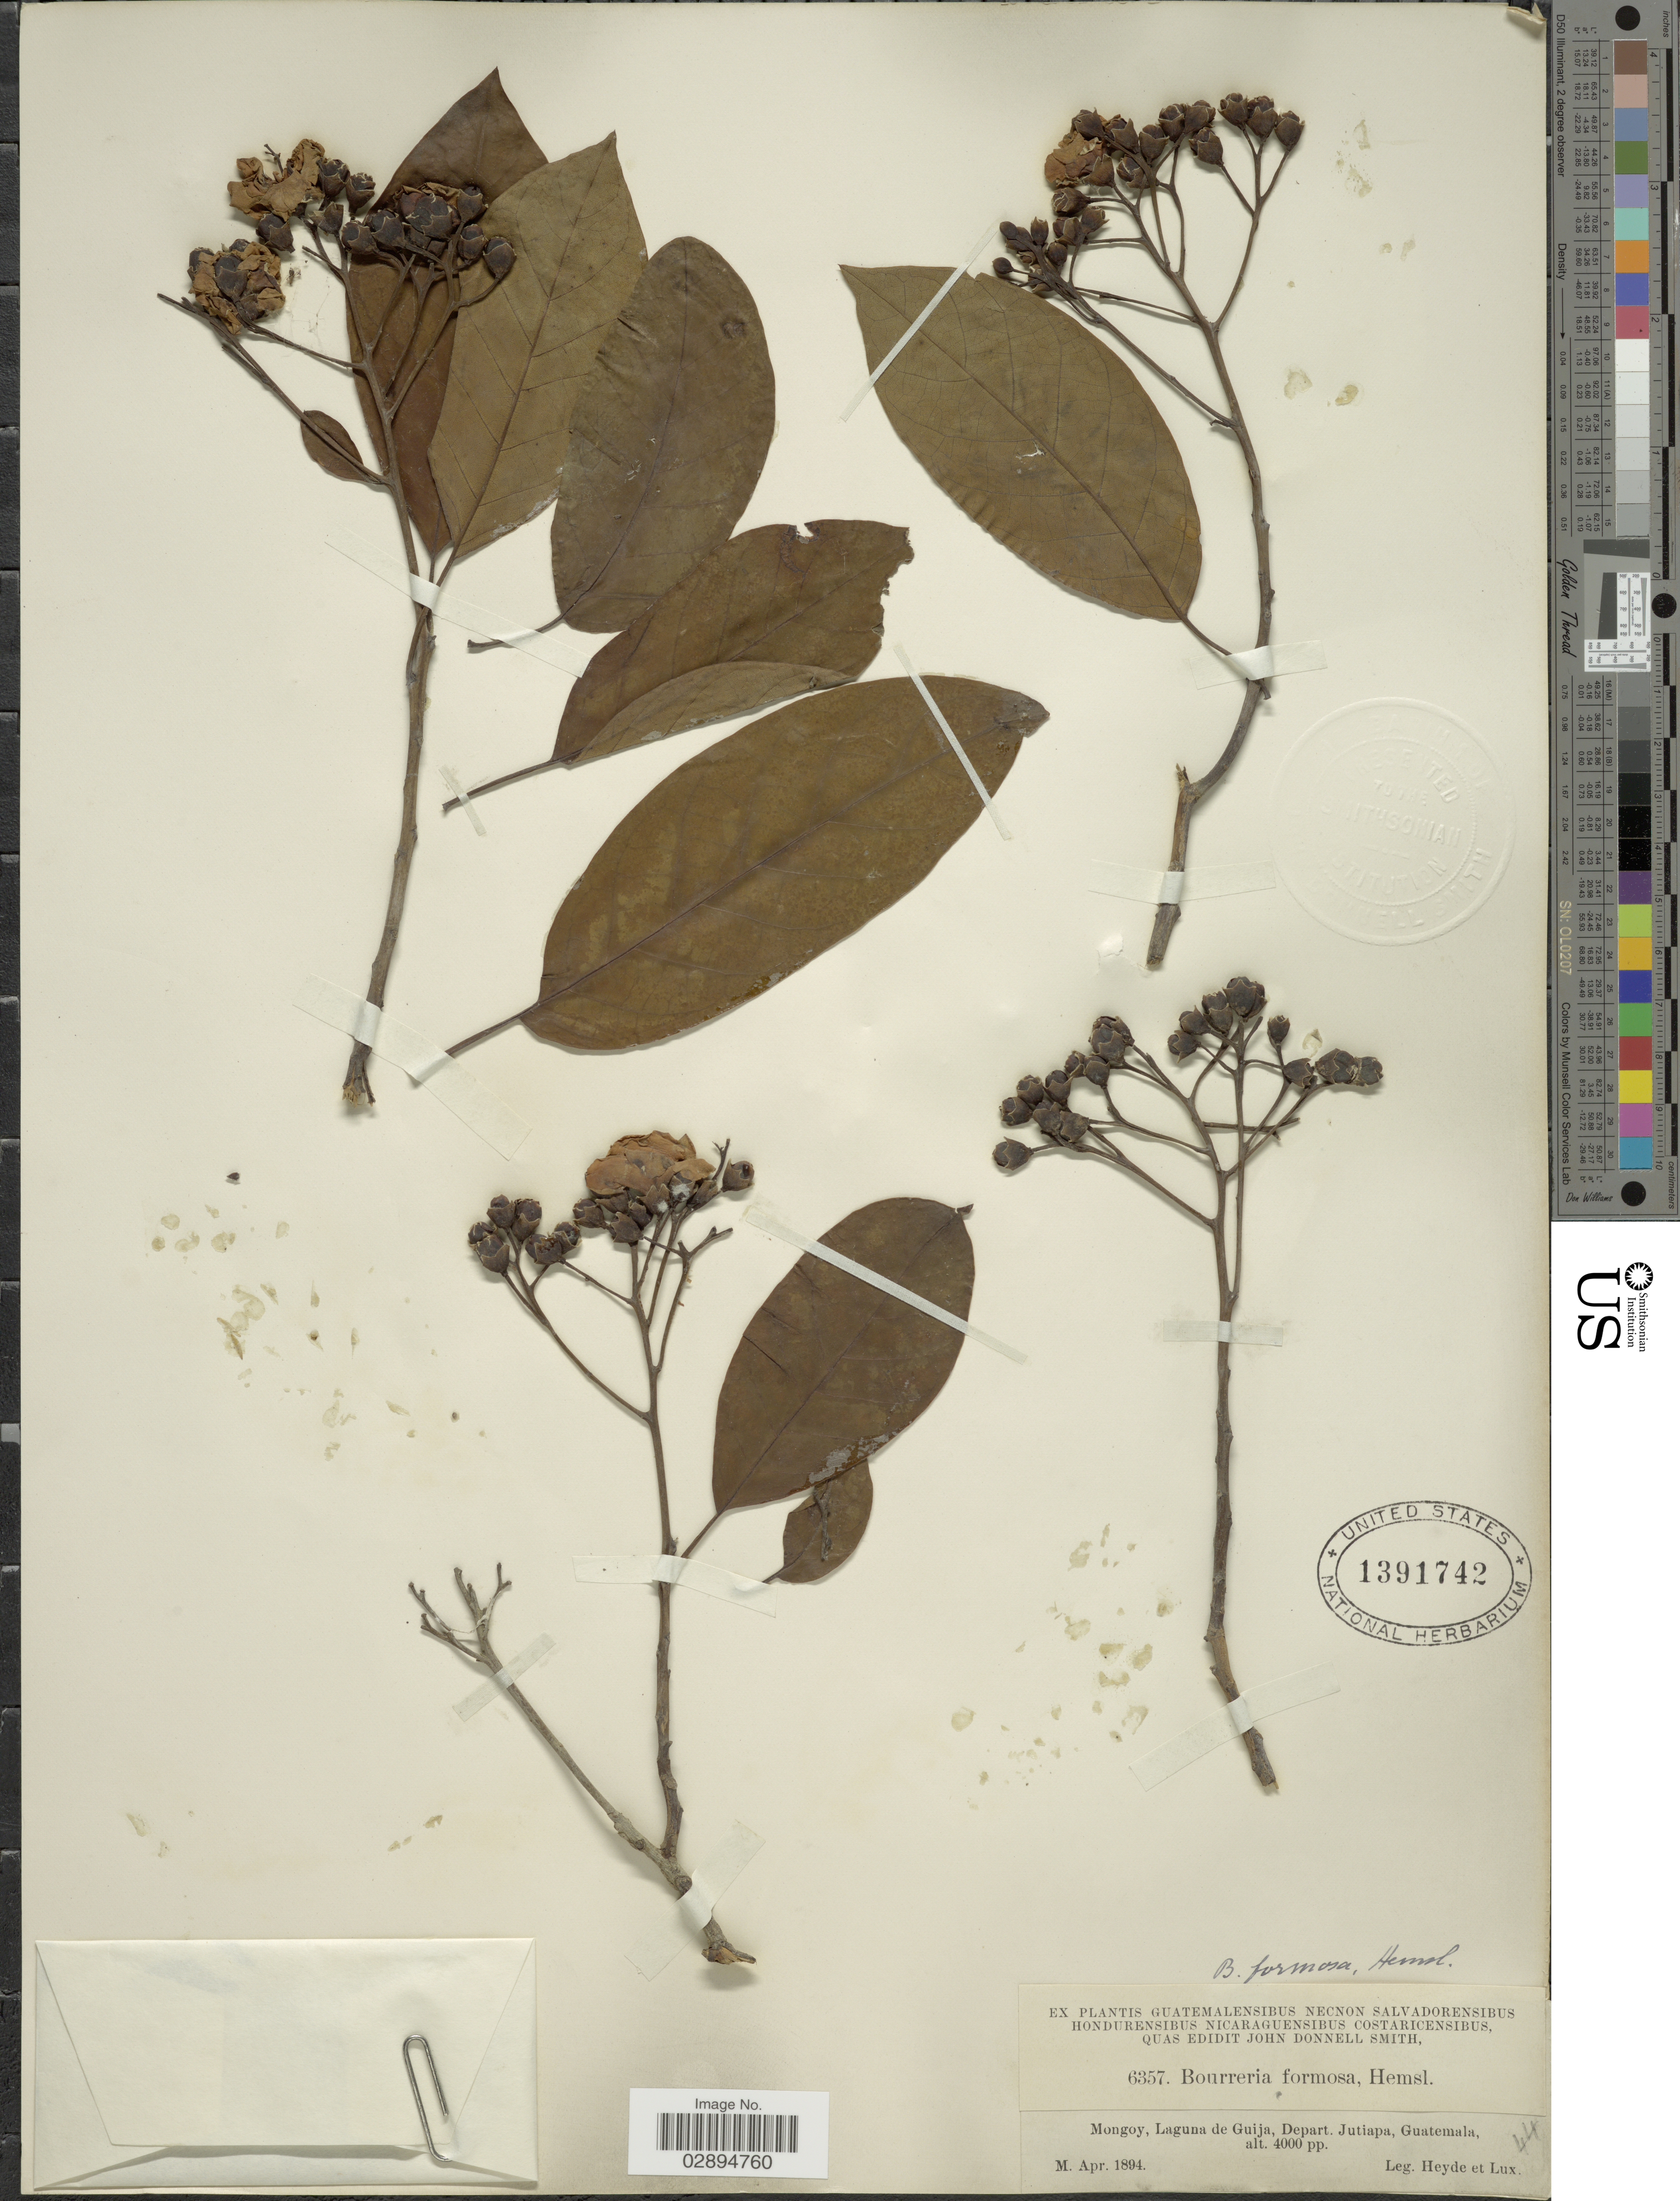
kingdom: Plantae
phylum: Tracheophyta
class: Magnoliopsida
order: Boraginales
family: Ehretiaceae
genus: Bourreria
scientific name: Bourreria formosa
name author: (A. DC.) Hemsl.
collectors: Heyde & Lux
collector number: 6357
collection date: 1894-04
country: Guatemala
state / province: Jutiapa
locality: Mongoy, Laguna de Guija, Depart. Jutiapa.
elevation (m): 1219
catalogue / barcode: US 1391742